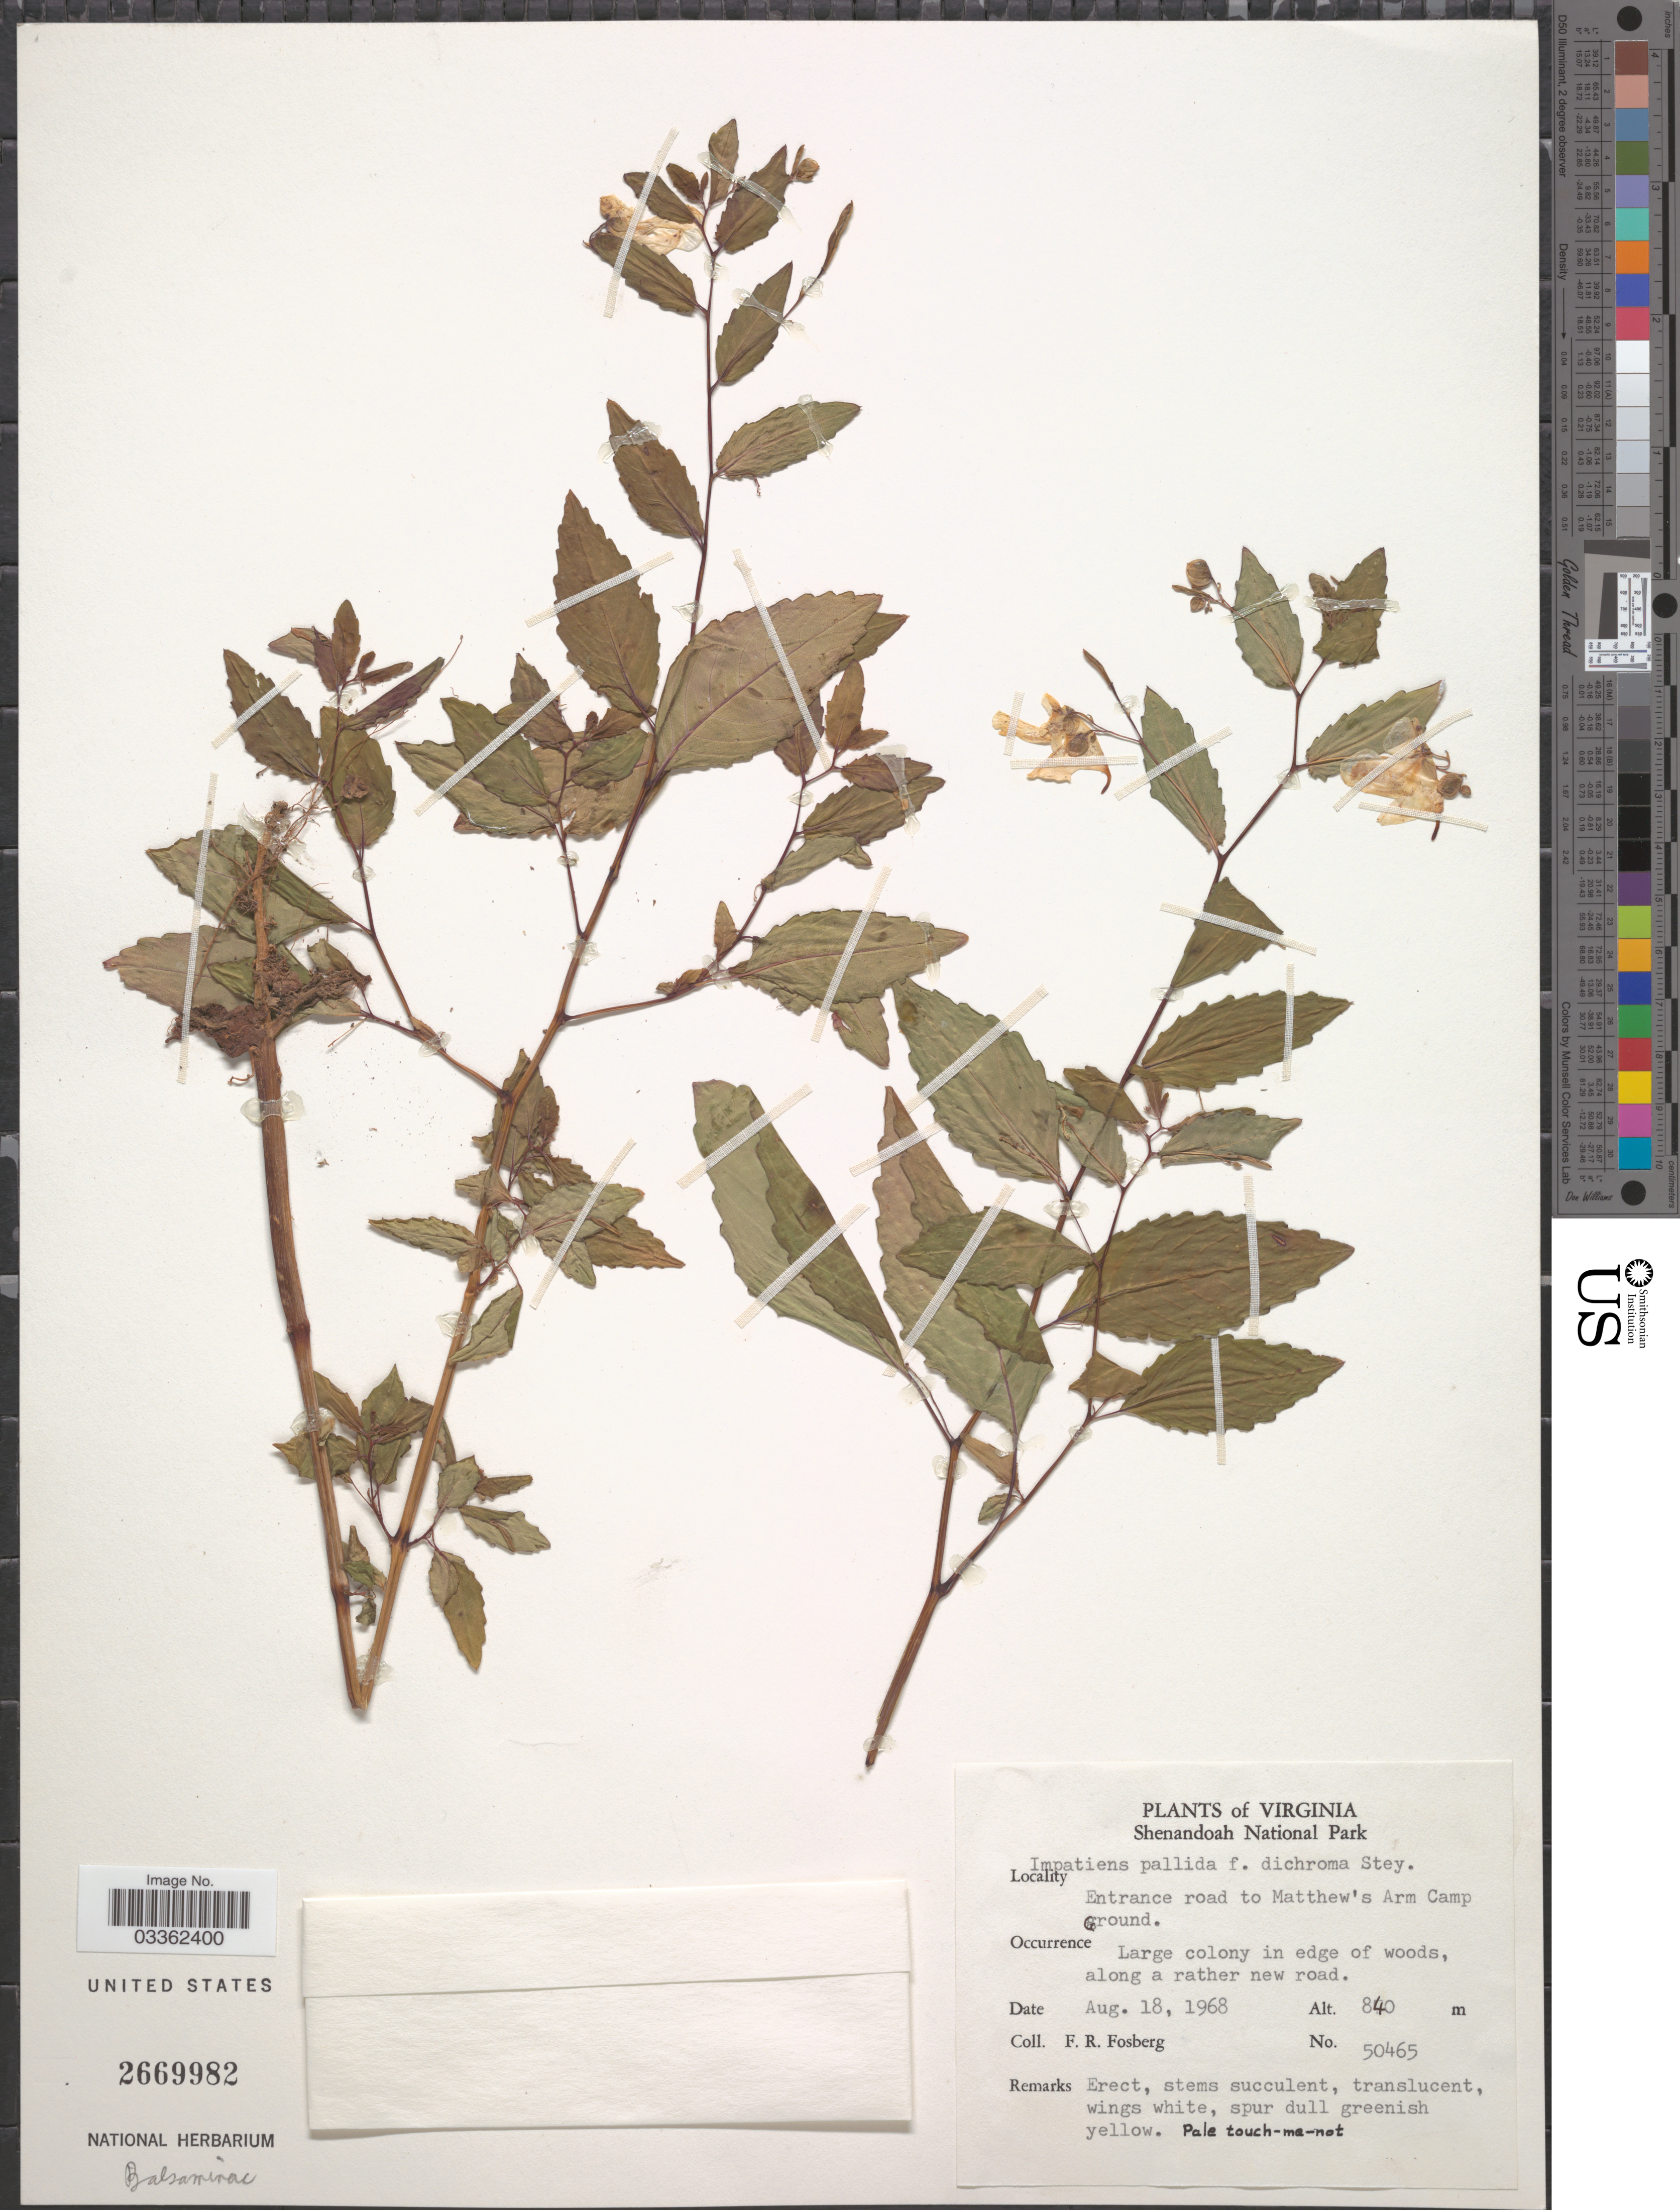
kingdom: Plantae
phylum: Tracheophyta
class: Magnoliopsida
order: Ericales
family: Balsaminaceae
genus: Impatiens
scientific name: Impatiens pallida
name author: Nutt.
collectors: F. R. Fosberg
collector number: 50465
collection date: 1968-08-18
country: United States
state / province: Virginia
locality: Shenandoah National Park. Entrance road to Matthew's Arm Camp Ground.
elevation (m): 840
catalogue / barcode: US 2669982